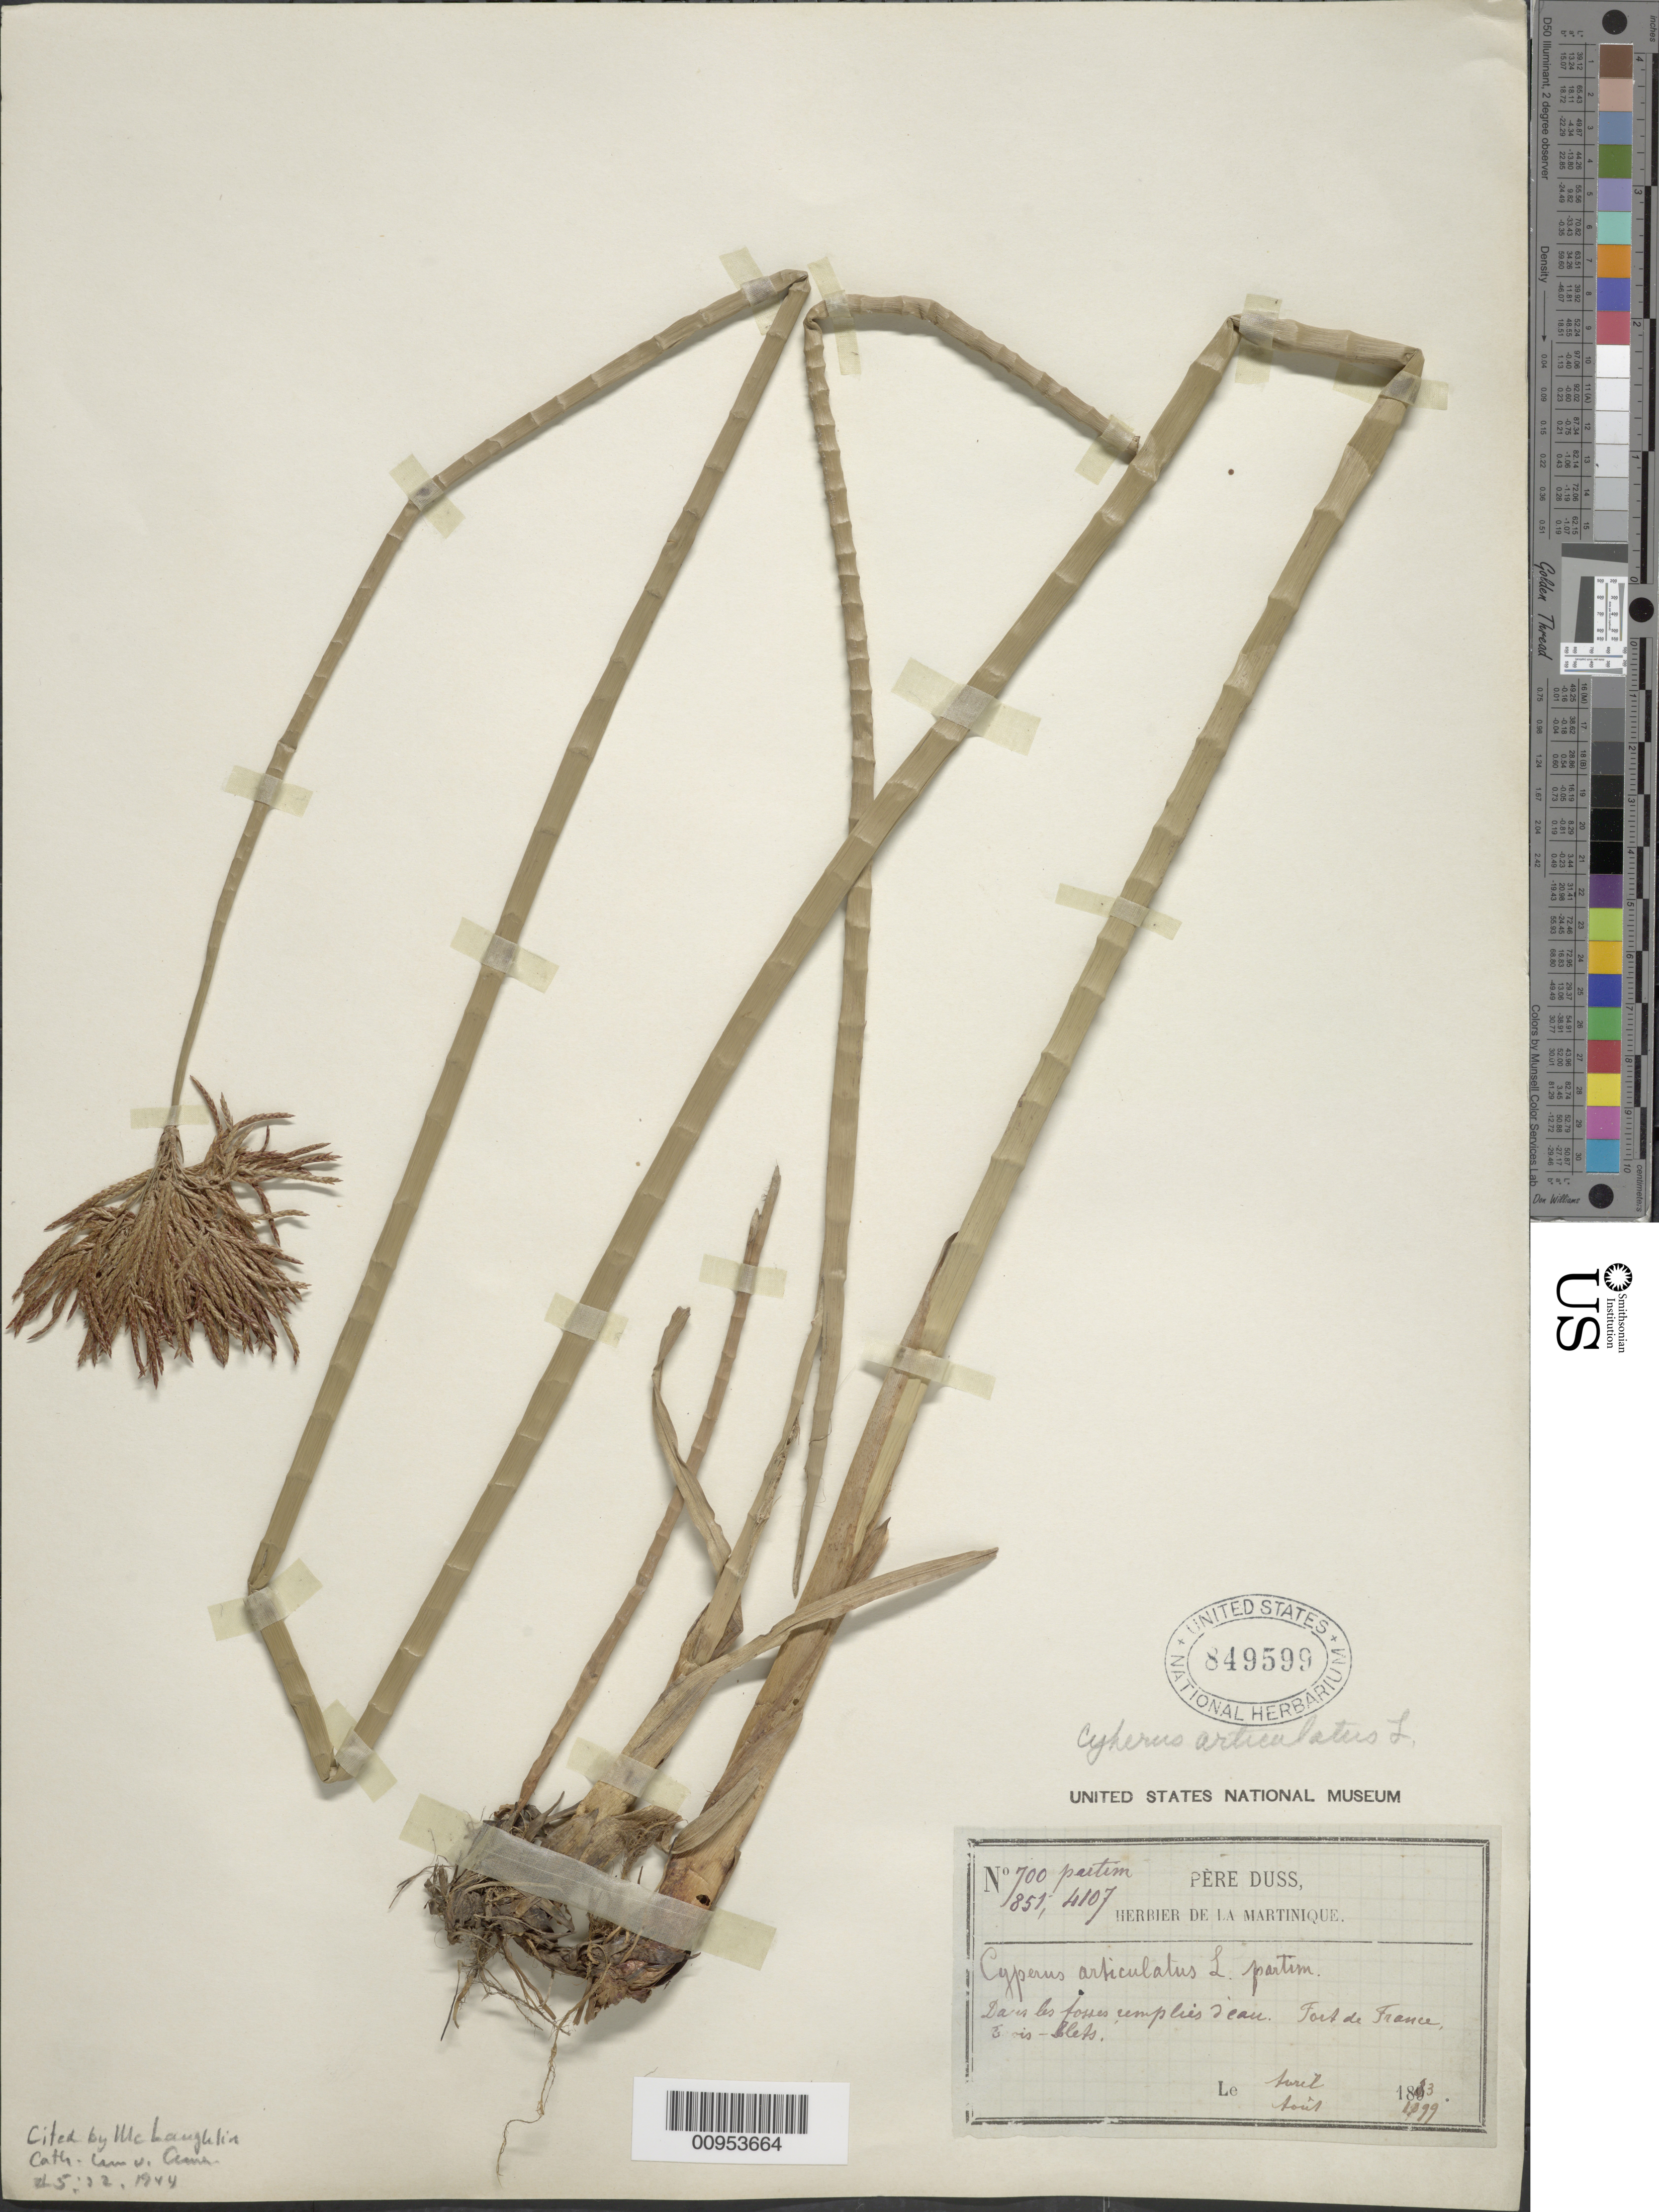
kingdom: Plantae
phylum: Tracheophyta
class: Liliopsida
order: Poales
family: Cyperaceae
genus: Cyperus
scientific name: Cyperus articulatus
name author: L.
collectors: Père Duss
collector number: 700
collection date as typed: Apr 1883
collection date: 1883-04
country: Martinique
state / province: Fort-de-France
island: Martinique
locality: Fort de France, Trois "Ilets"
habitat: Dans les fosses complies d'eau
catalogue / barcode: US 849599